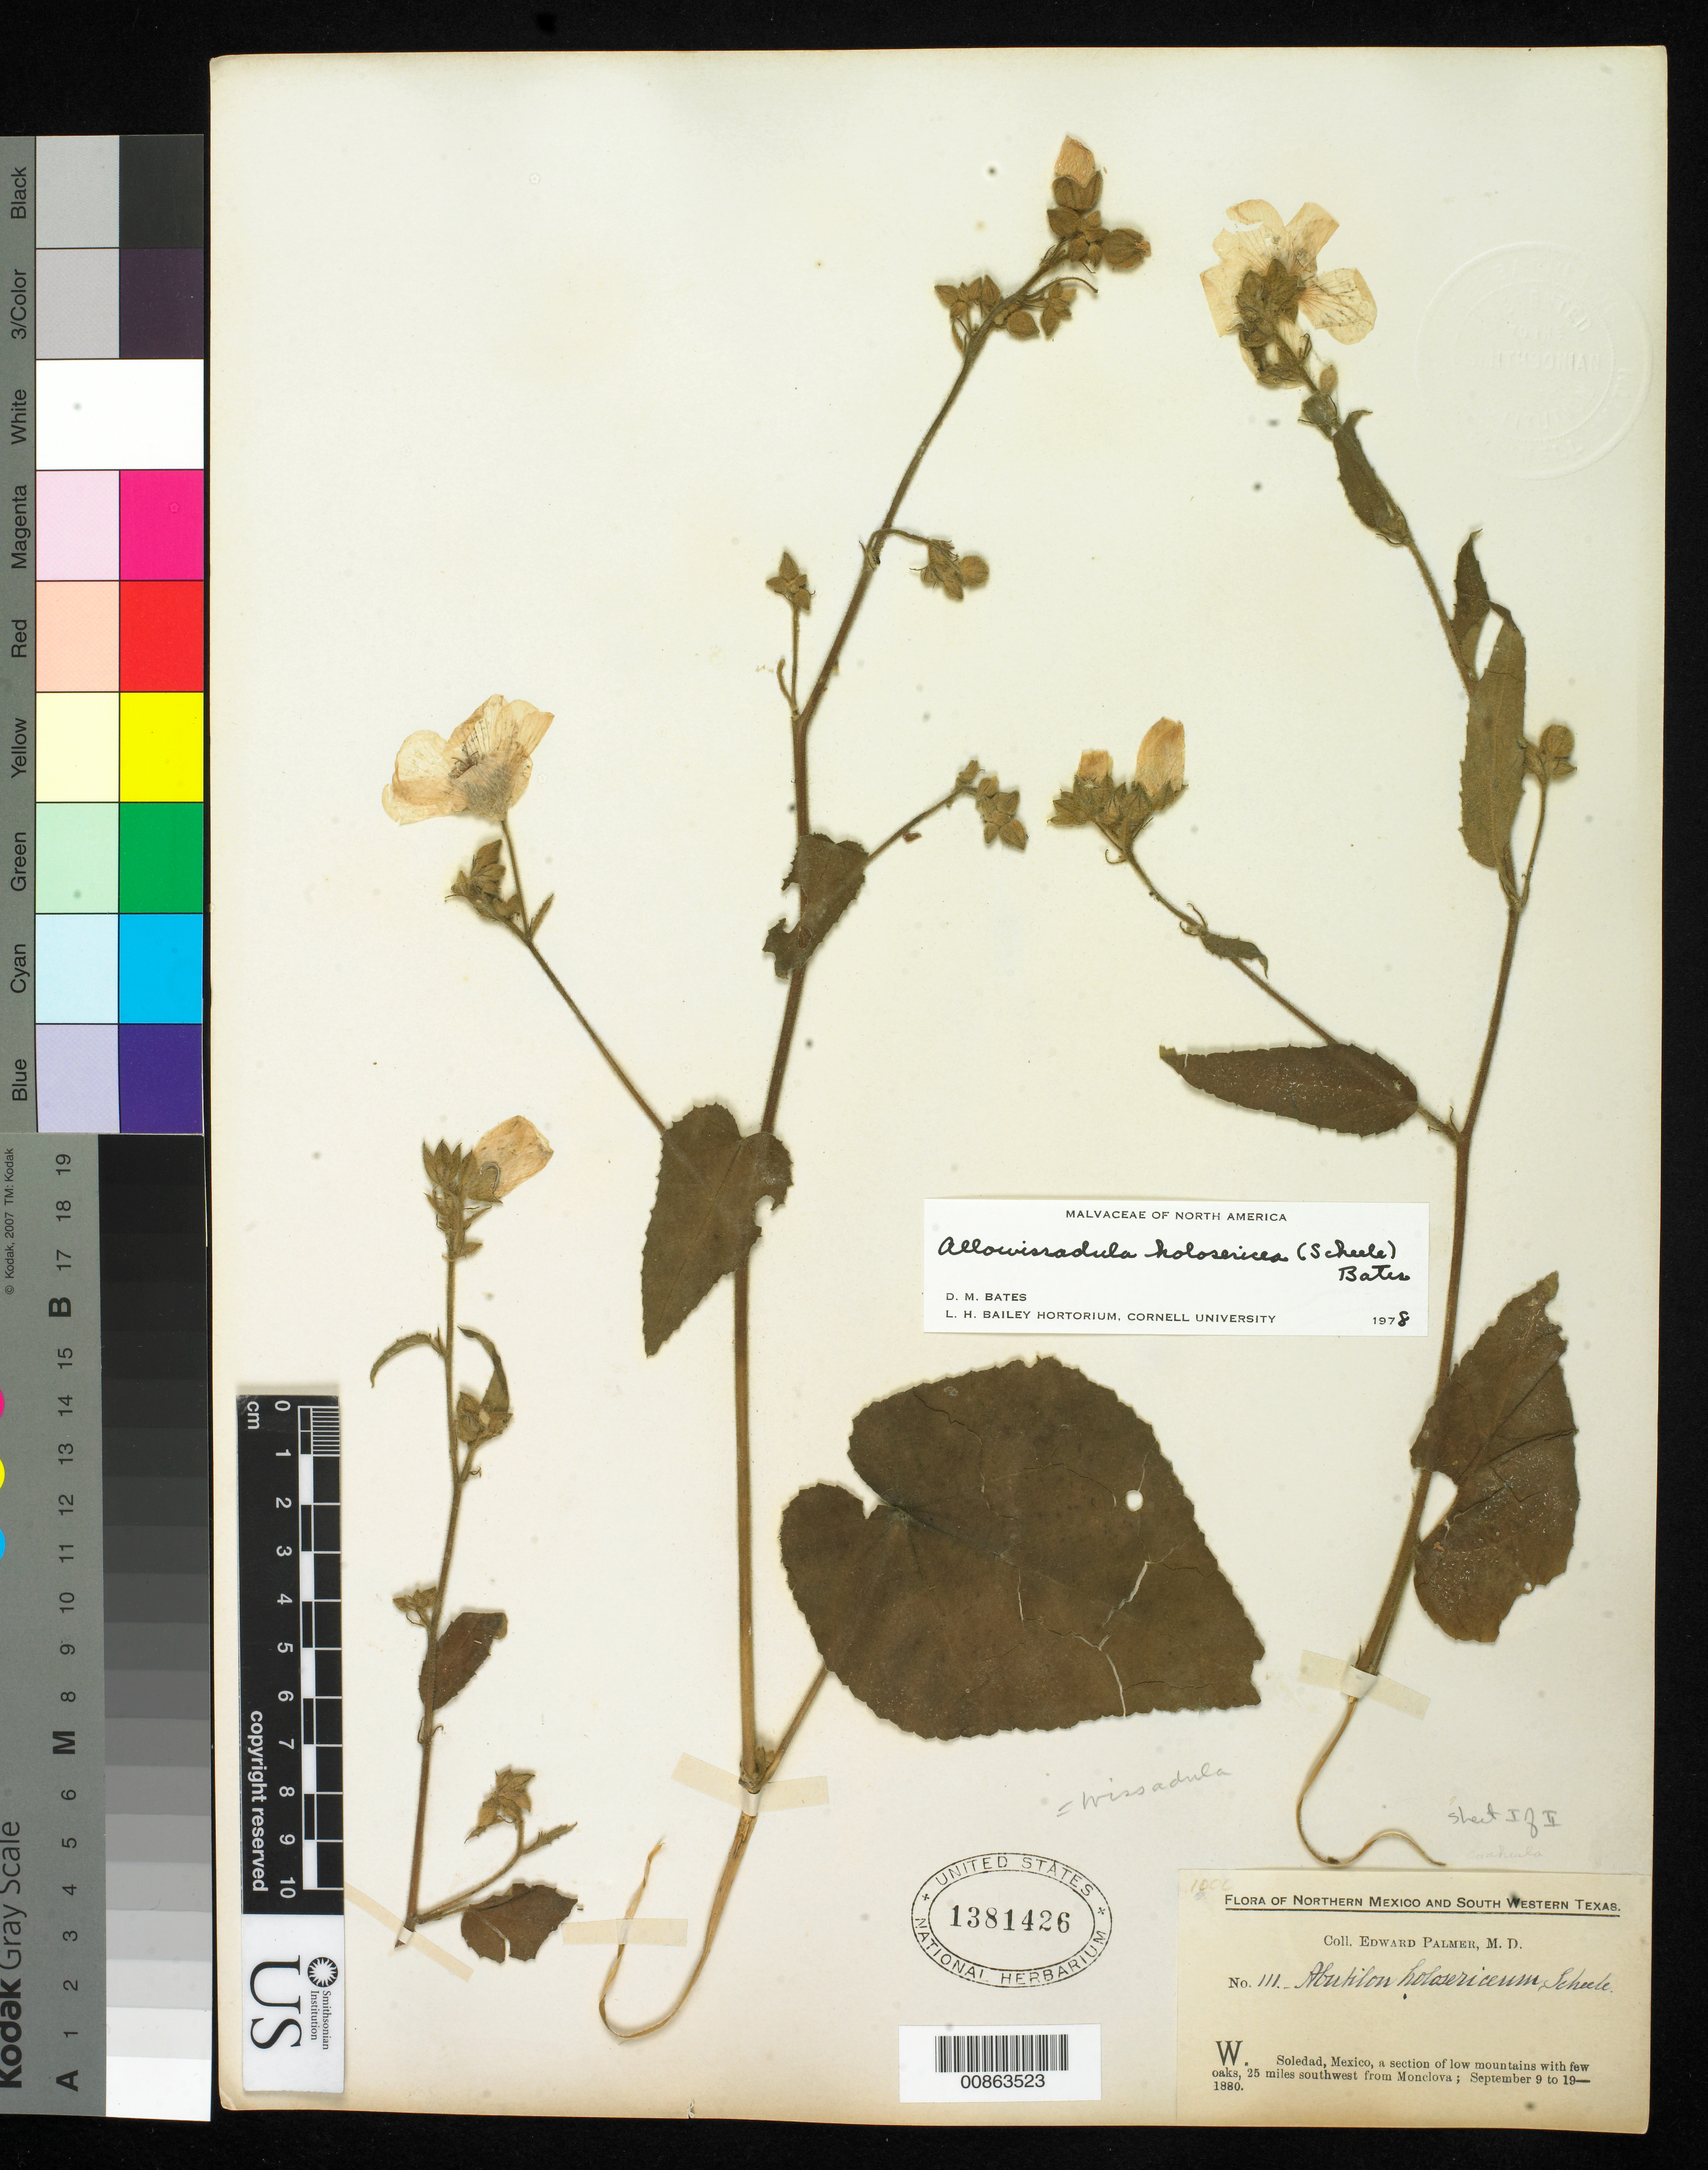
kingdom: Plantae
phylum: Tracheophyta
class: Magnoliopsida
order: Malvales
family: Malvaceae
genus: Allowissadula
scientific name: Allowissadula holosericea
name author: (Scheele) D.M. Bates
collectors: E. Palmer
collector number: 111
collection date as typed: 09 Sep 1880 to 19 Sep 1880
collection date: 1880-09-09/1880-09-19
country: Mexico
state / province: Coahuila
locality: W. Soledad, 25 miles southwest from Monclova, Coahuila.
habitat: A section of low mountain with few oaks.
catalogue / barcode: US 1381426